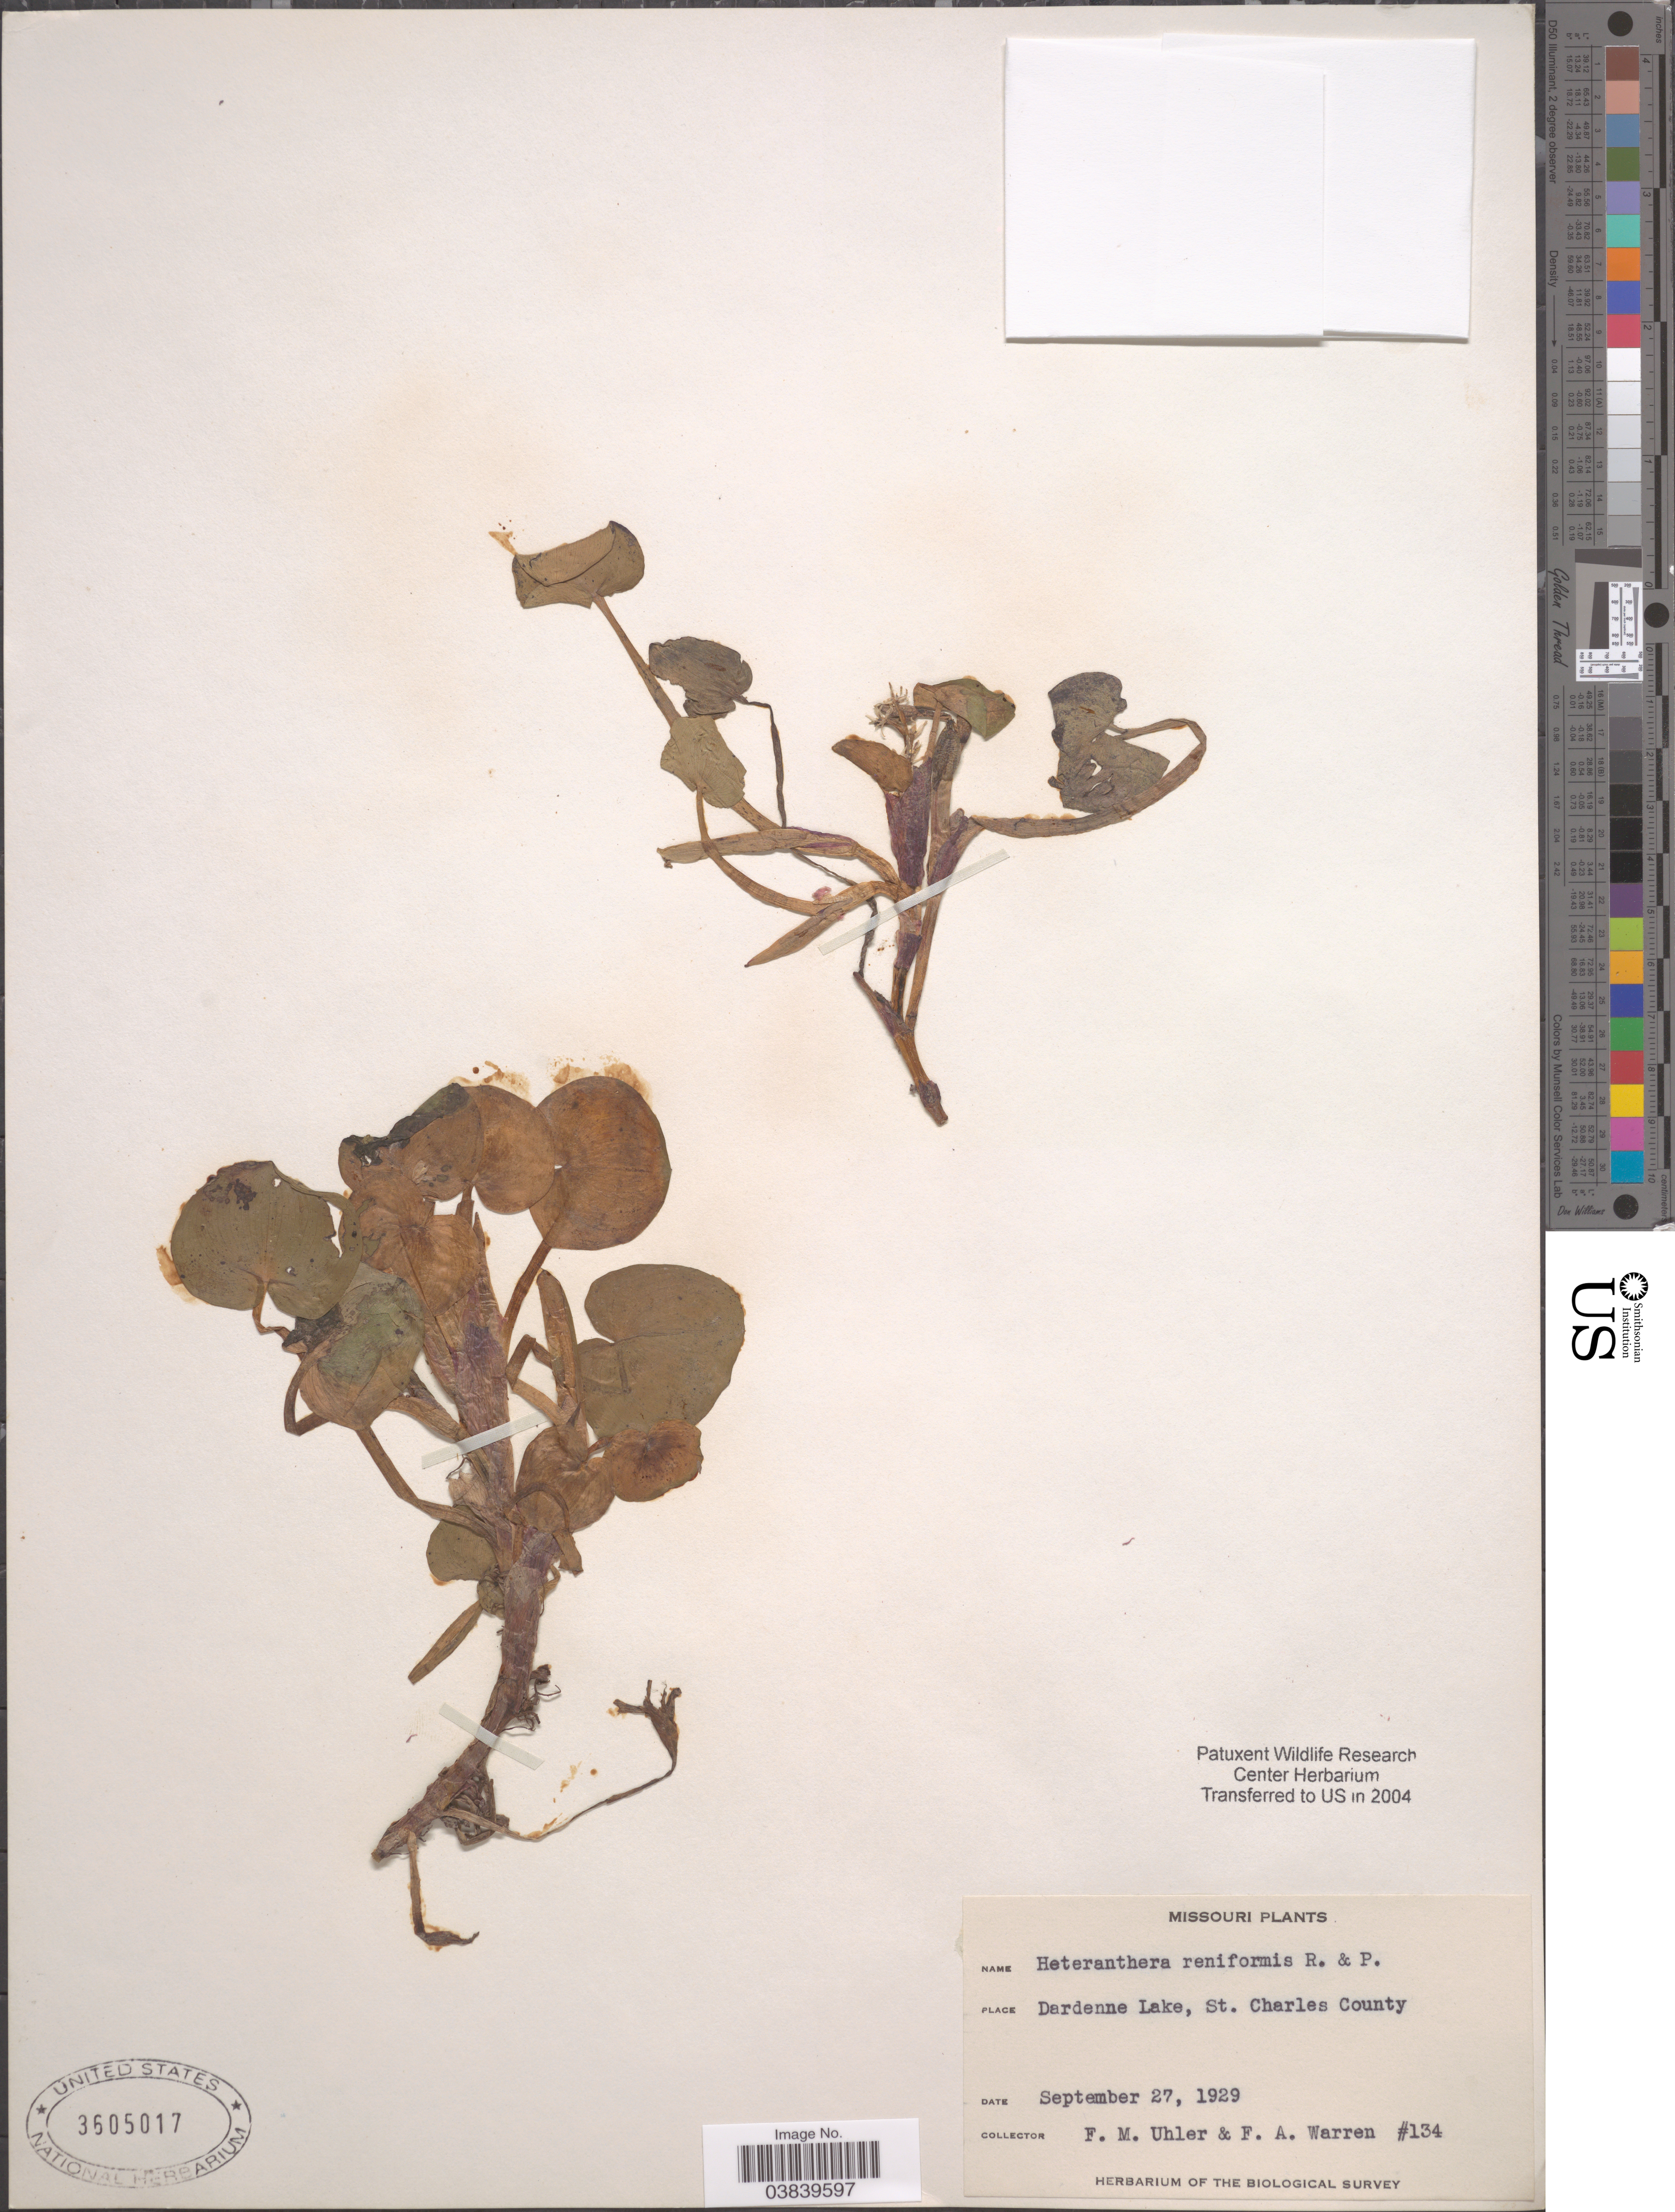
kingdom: Plantae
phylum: Tracheophyta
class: Liliopsida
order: Commelinales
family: Pontederiaceae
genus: Heteranthera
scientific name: Heteranthera reniformis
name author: Ruiz & Pav.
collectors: F. M. Uhler & F. Warren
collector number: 134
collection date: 1929-09-27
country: United States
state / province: Missouri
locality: Dardenne Lake, St. Charles County.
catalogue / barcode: US 3605017